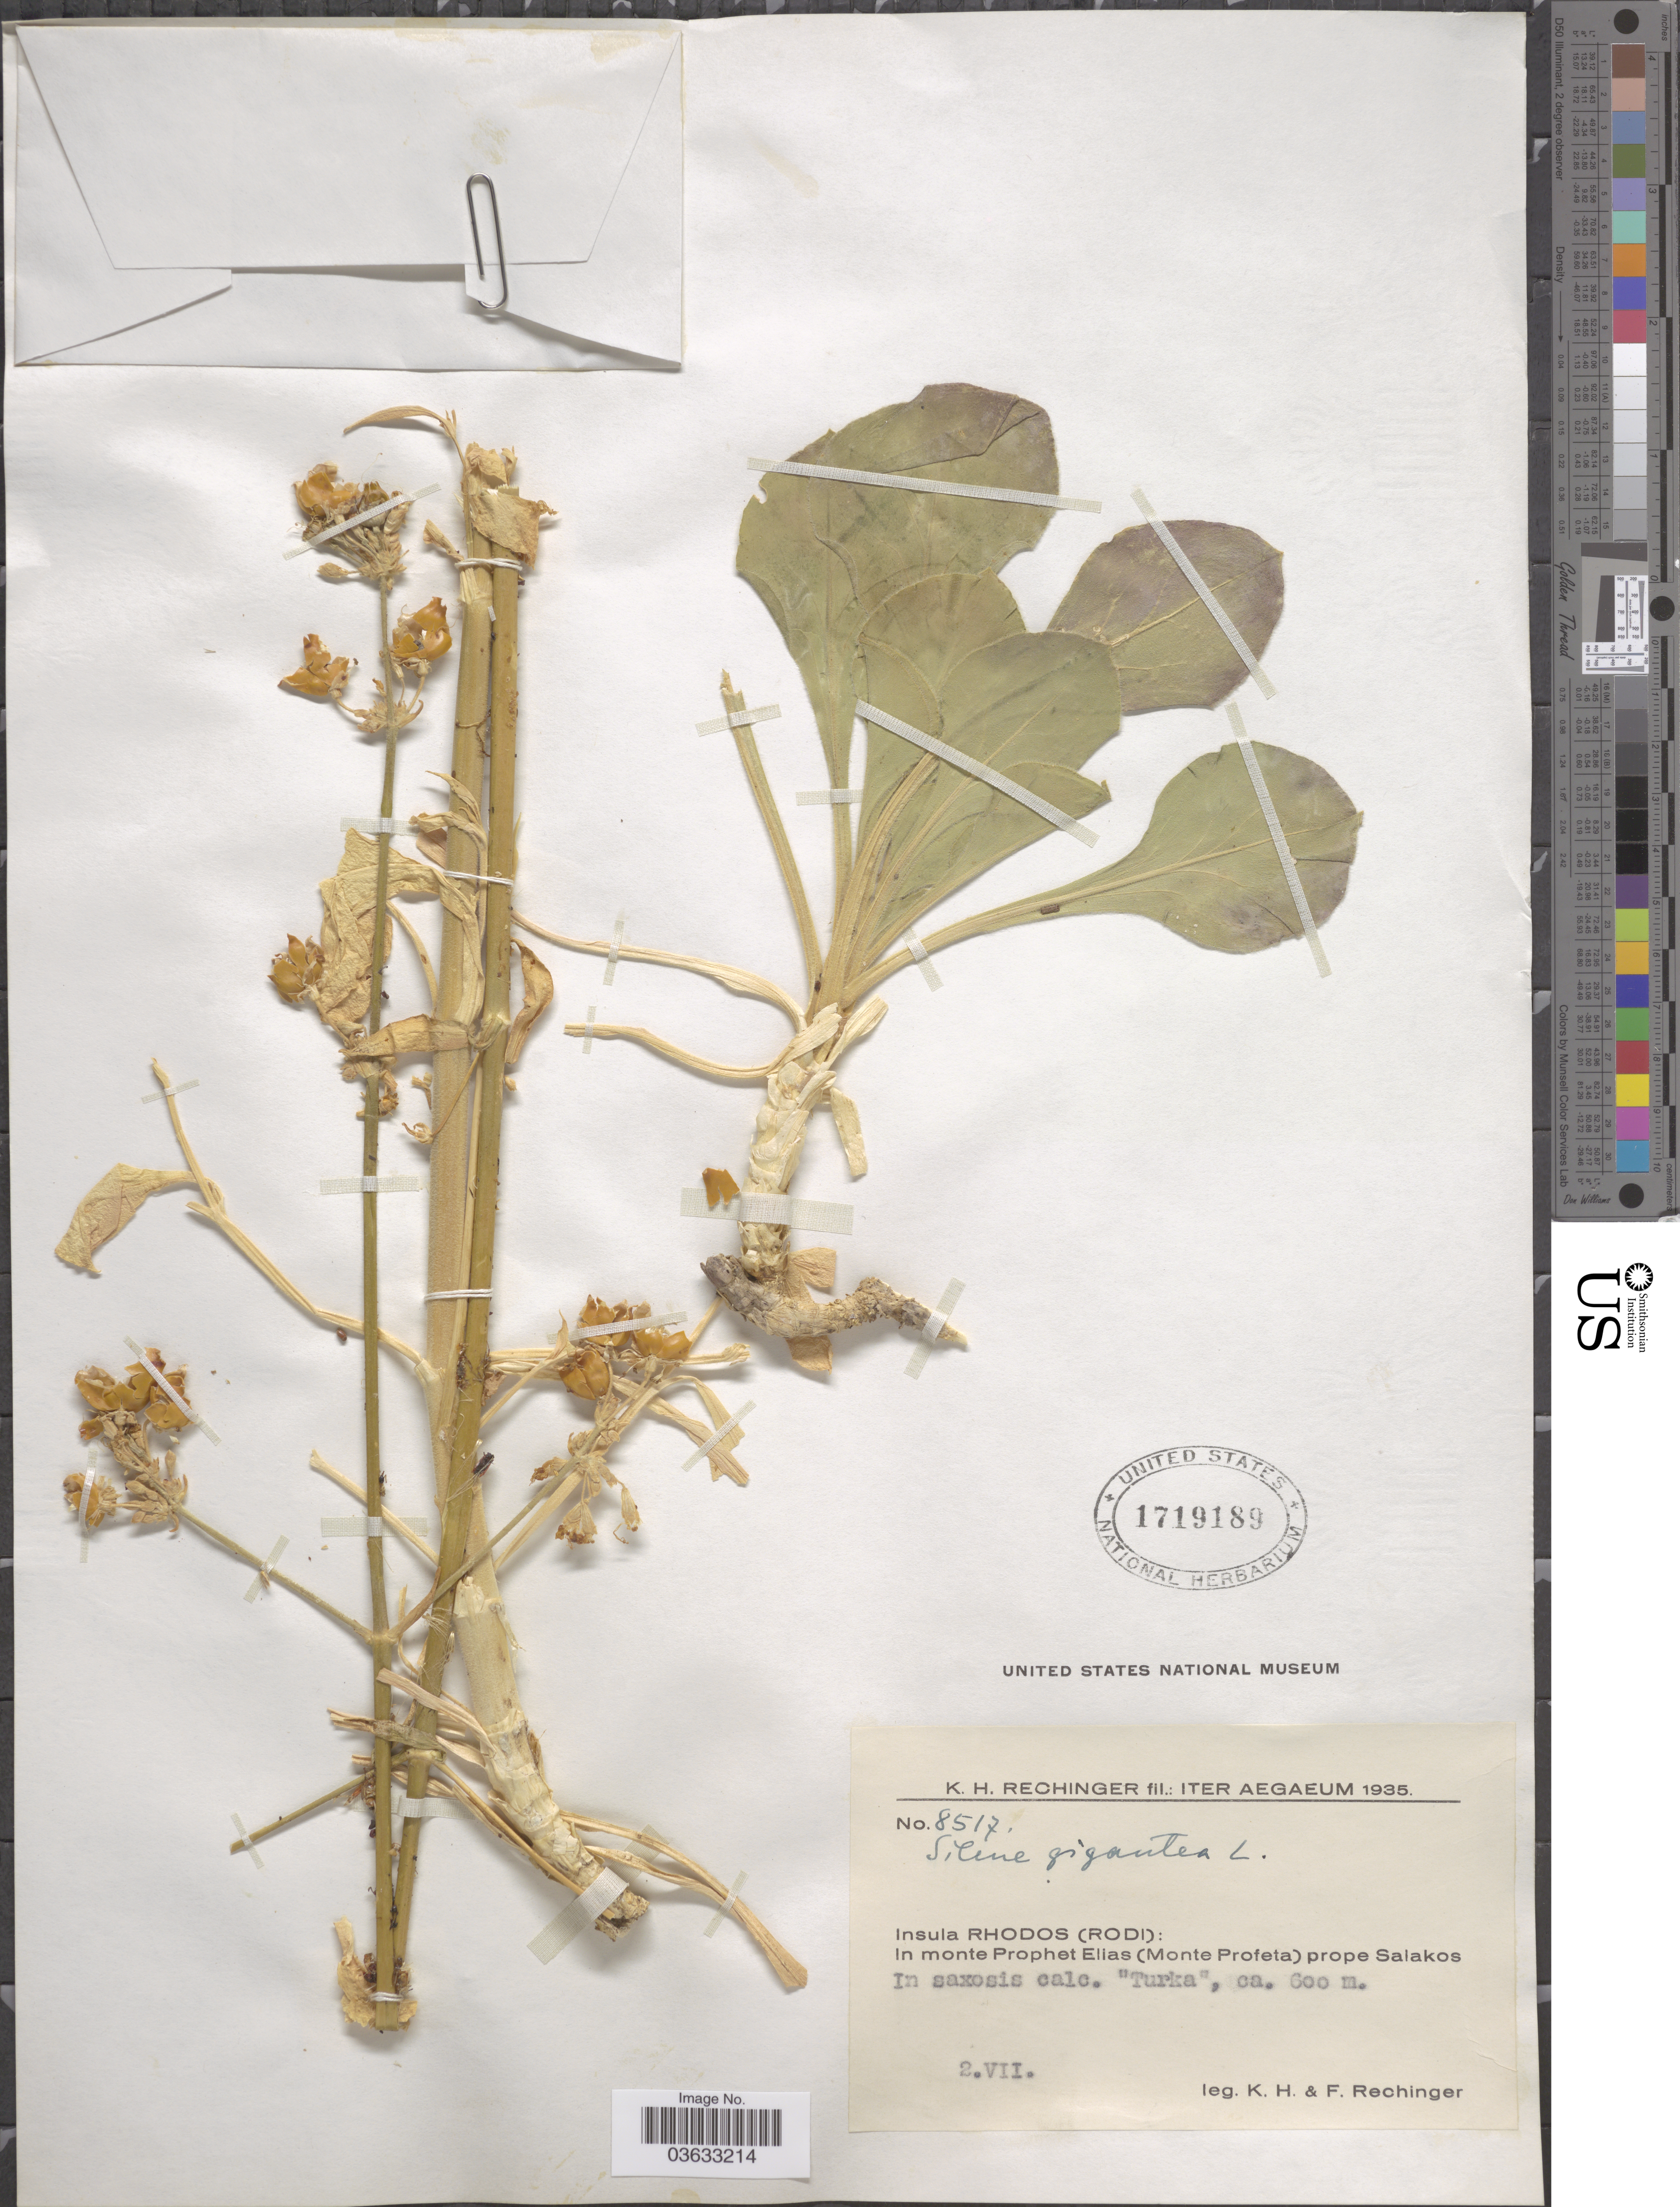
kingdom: Plantae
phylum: Tracheophyta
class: Magnoliopsida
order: Caryophyllales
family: Caryophyllaceae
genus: Silene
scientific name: Silene gigantea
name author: L.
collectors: K. H. Rechinger & F. Rechinger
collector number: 8517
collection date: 1935-07-02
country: Greece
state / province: South Aegean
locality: Iter Aegaeum. Insula Rhodos (Rodi): In monte Prophet Elias (Monte Profeta) prope Salakos. In saxosis calc. "Turka".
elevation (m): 600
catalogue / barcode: US 1719189